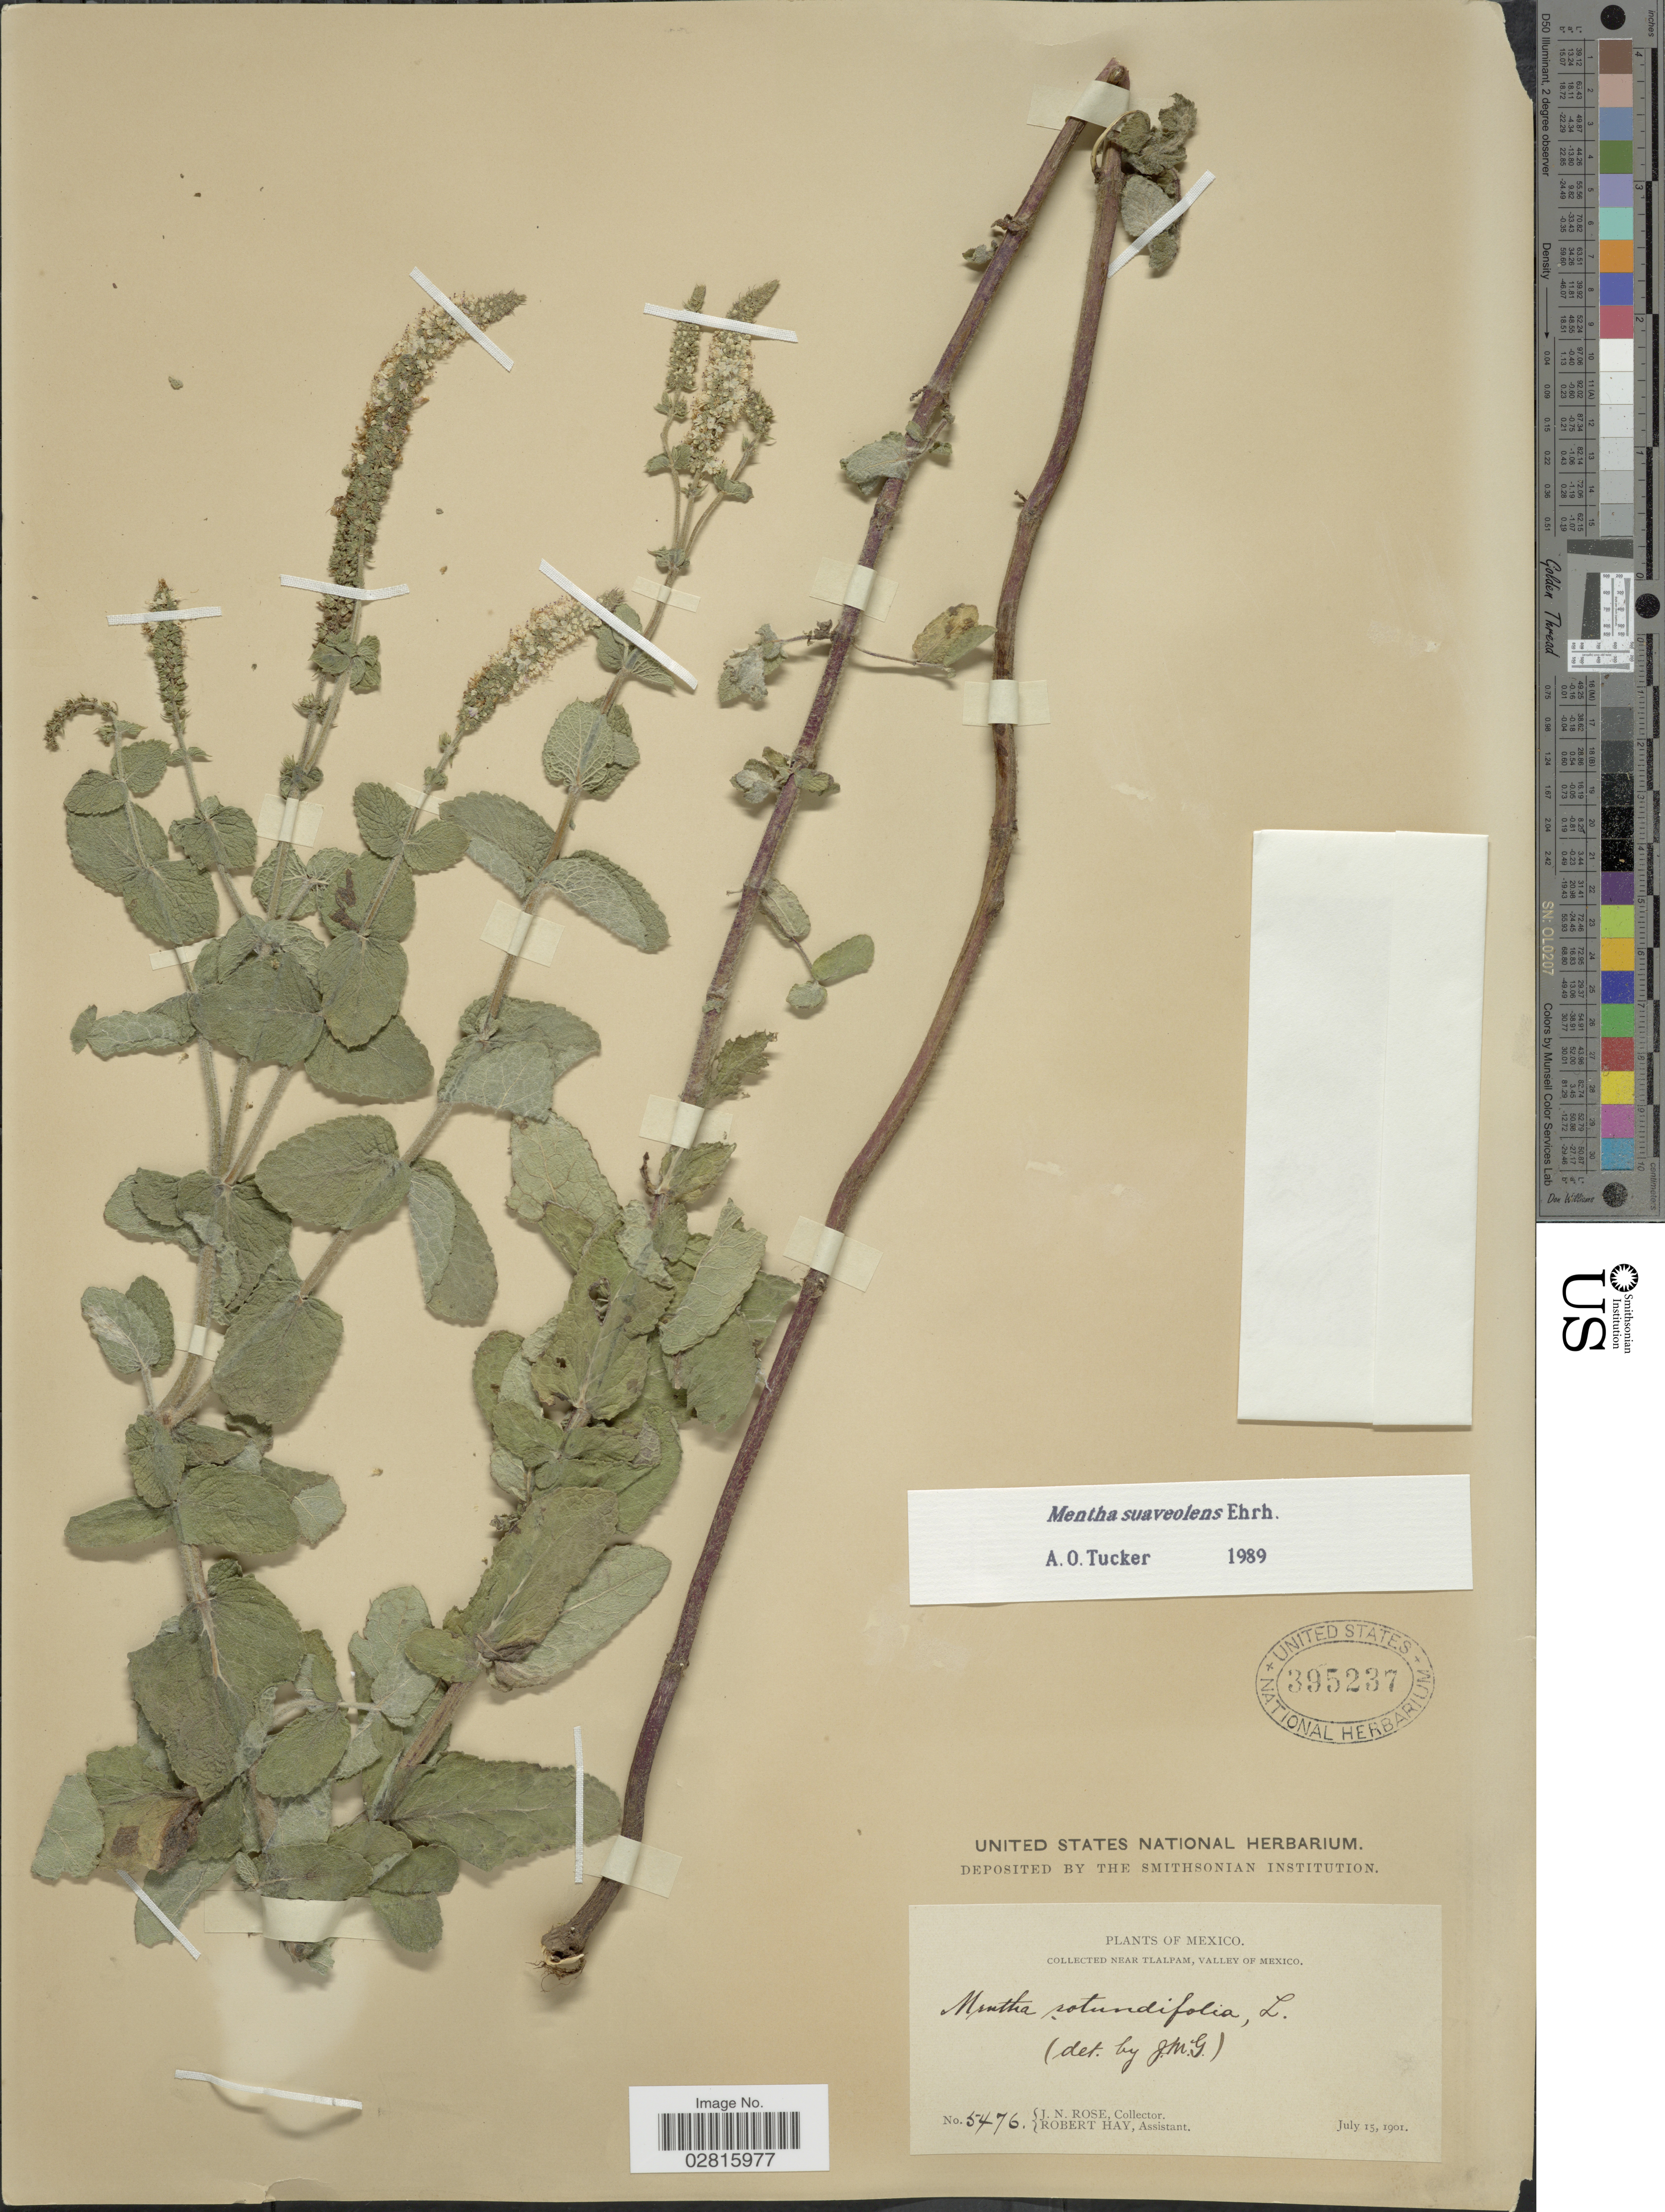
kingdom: Plantae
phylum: Tracheophyta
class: Magnoliopsida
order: Lamiales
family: Lamiaceae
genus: Mentha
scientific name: Mentha suaveolens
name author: Ehrh.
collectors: J. N. Rose & R. Hay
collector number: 5476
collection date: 1901-07-15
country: Mexico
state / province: México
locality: Near Tlalpam, Valley of Mexico.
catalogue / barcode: US 395237